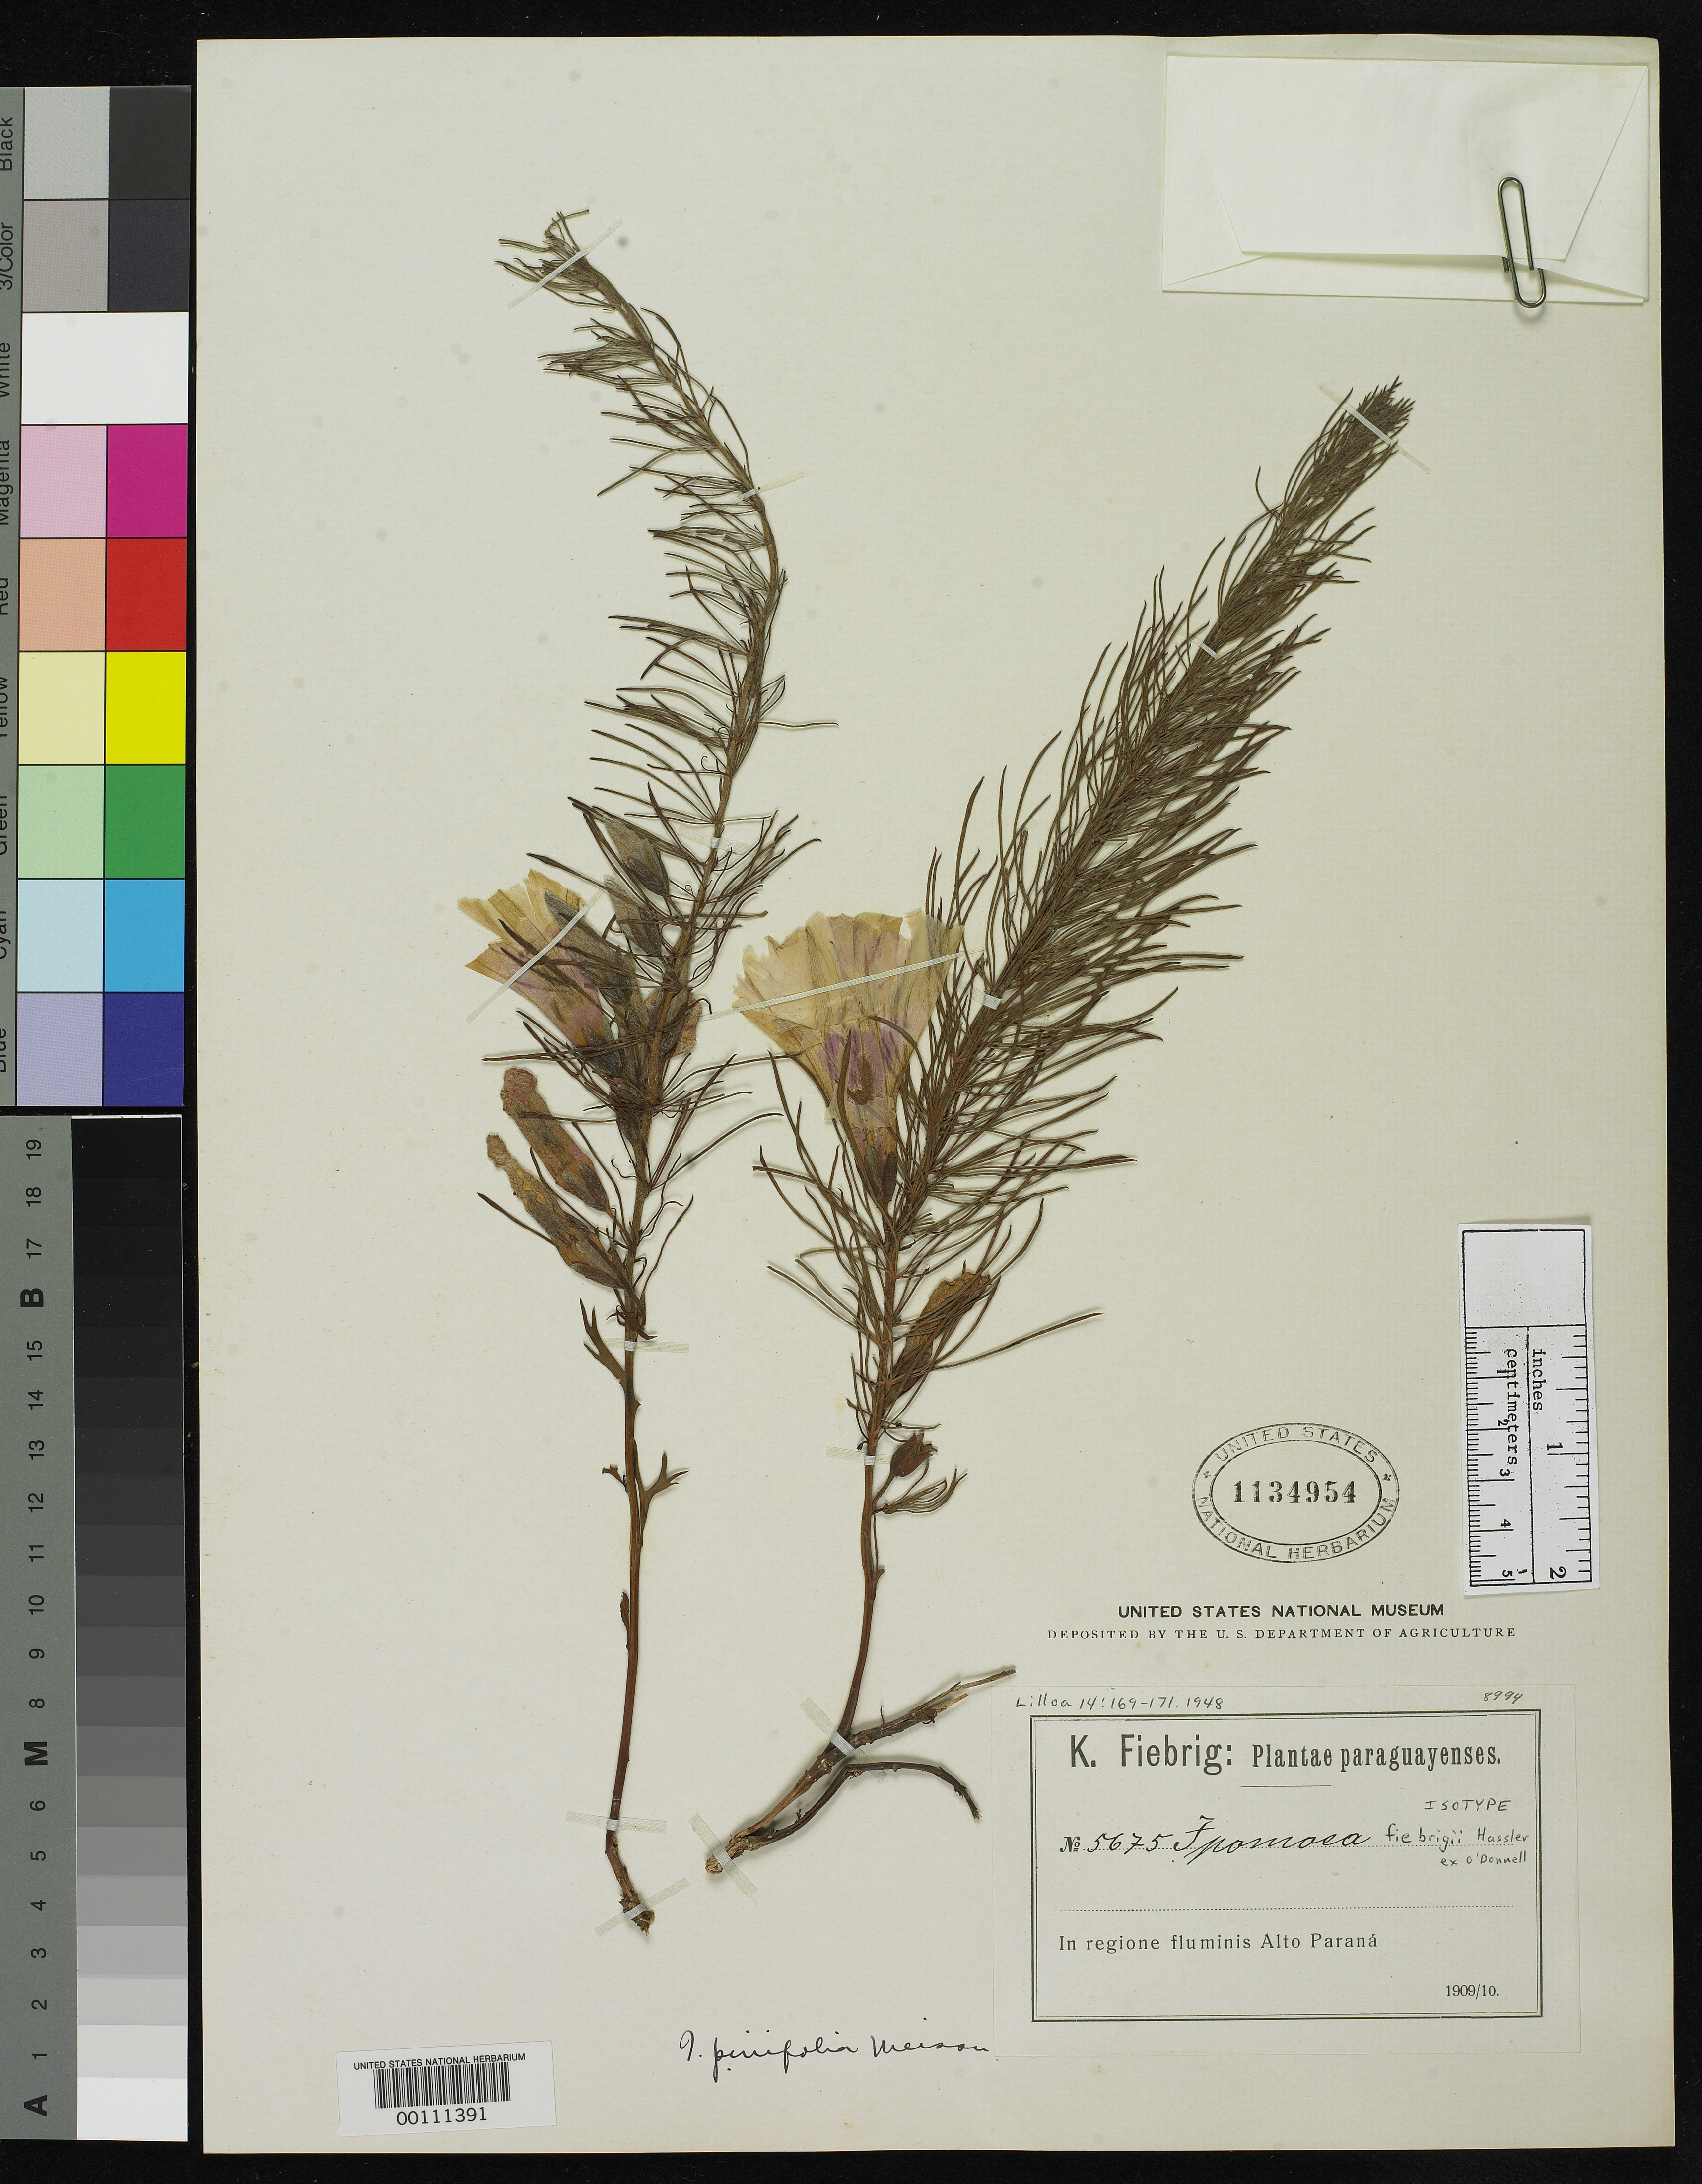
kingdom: Plantae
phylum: Tracheophyta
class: Magnoliopsida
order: Solanales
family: Convolvulaceae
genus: Ipomoea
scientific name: Ipomoea fiebrigii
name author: Hassl. ex O'Donell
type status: Isotype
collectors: K. Fiebrig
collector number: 5675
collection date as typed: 1909 to -- --- 1910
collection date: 1909/1910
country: Paraguay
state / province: Alto Paraná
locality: In regione fluminis Parana.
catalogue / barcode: US 1134954